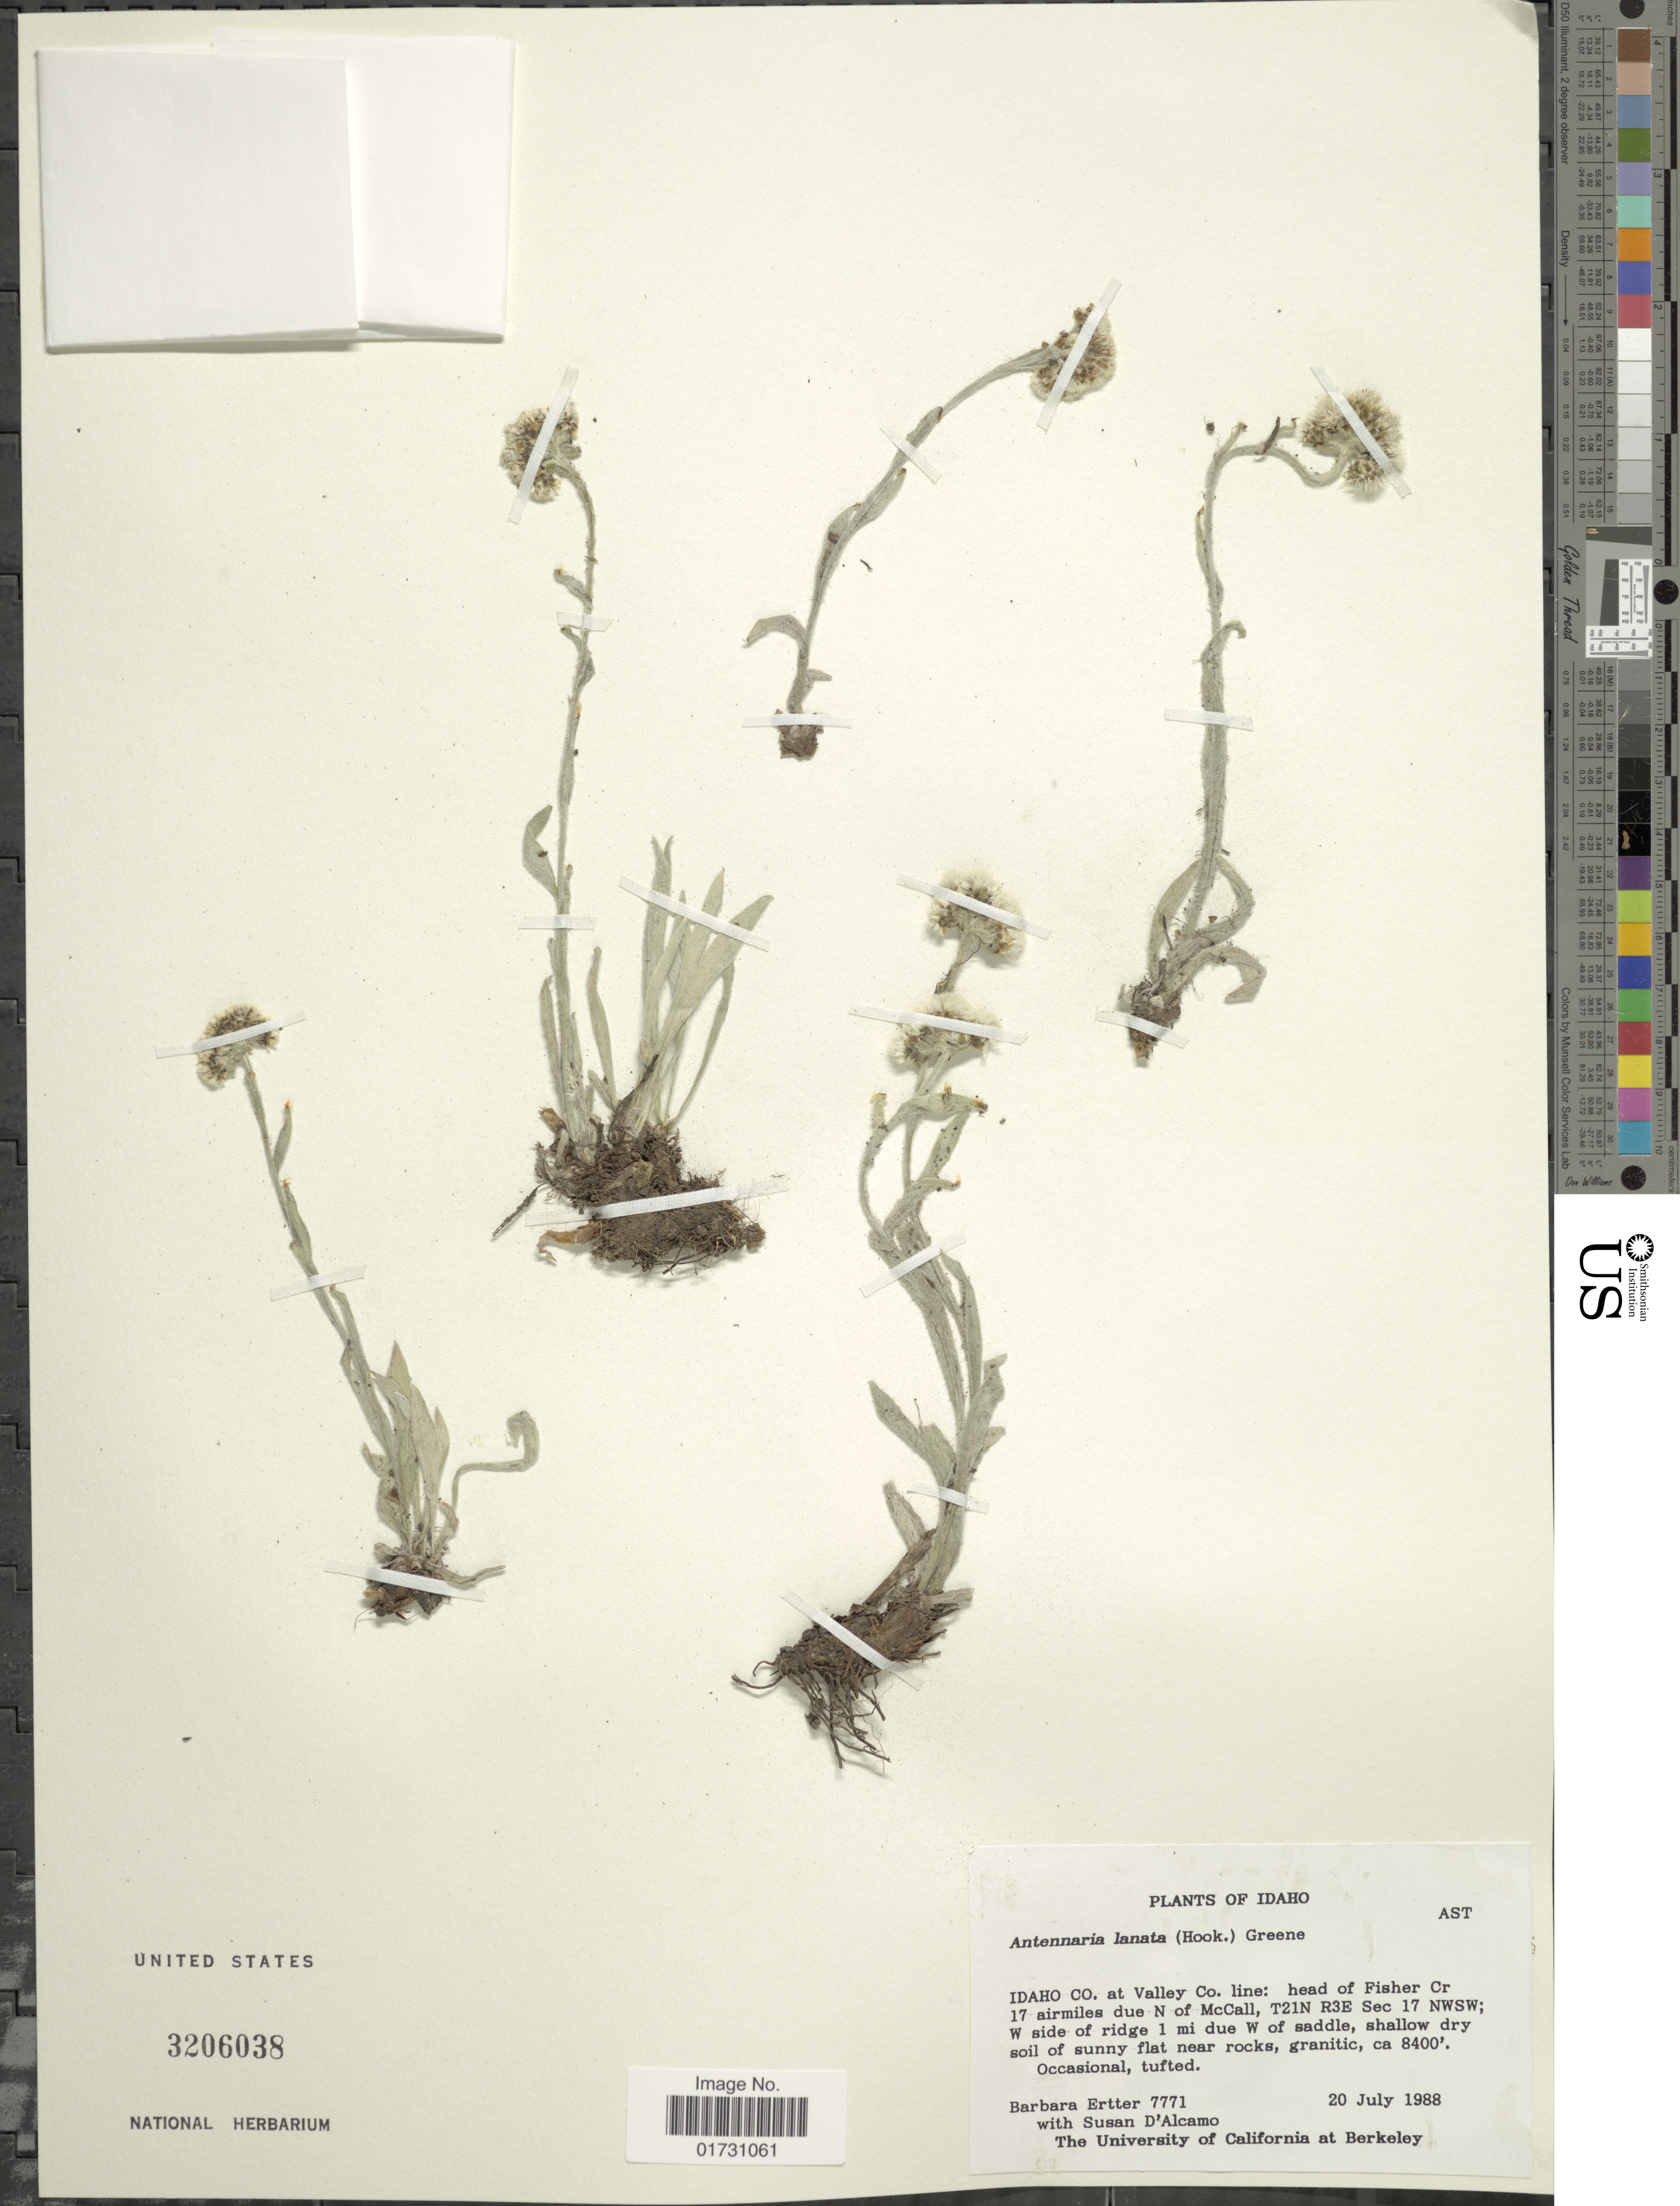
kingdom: Plantae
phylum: Tracheophyta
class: Magnoliopsida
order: Asterales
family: Asteraceae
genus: Antennaria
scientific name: Antennaria lanata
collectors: B. Ertter & S. D'Alcamo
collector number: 7771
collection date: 1988-07-20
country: United States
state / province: Idaho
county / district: Idaho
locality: Idaho Co. at Valley Co. line: head of Fisher Cr 17 airmiles due N of McCall, T21N R3E Sec 17 NWSW, W side of ridge 1 mi due W of saddle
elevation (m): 2560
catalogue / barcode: US 3206038